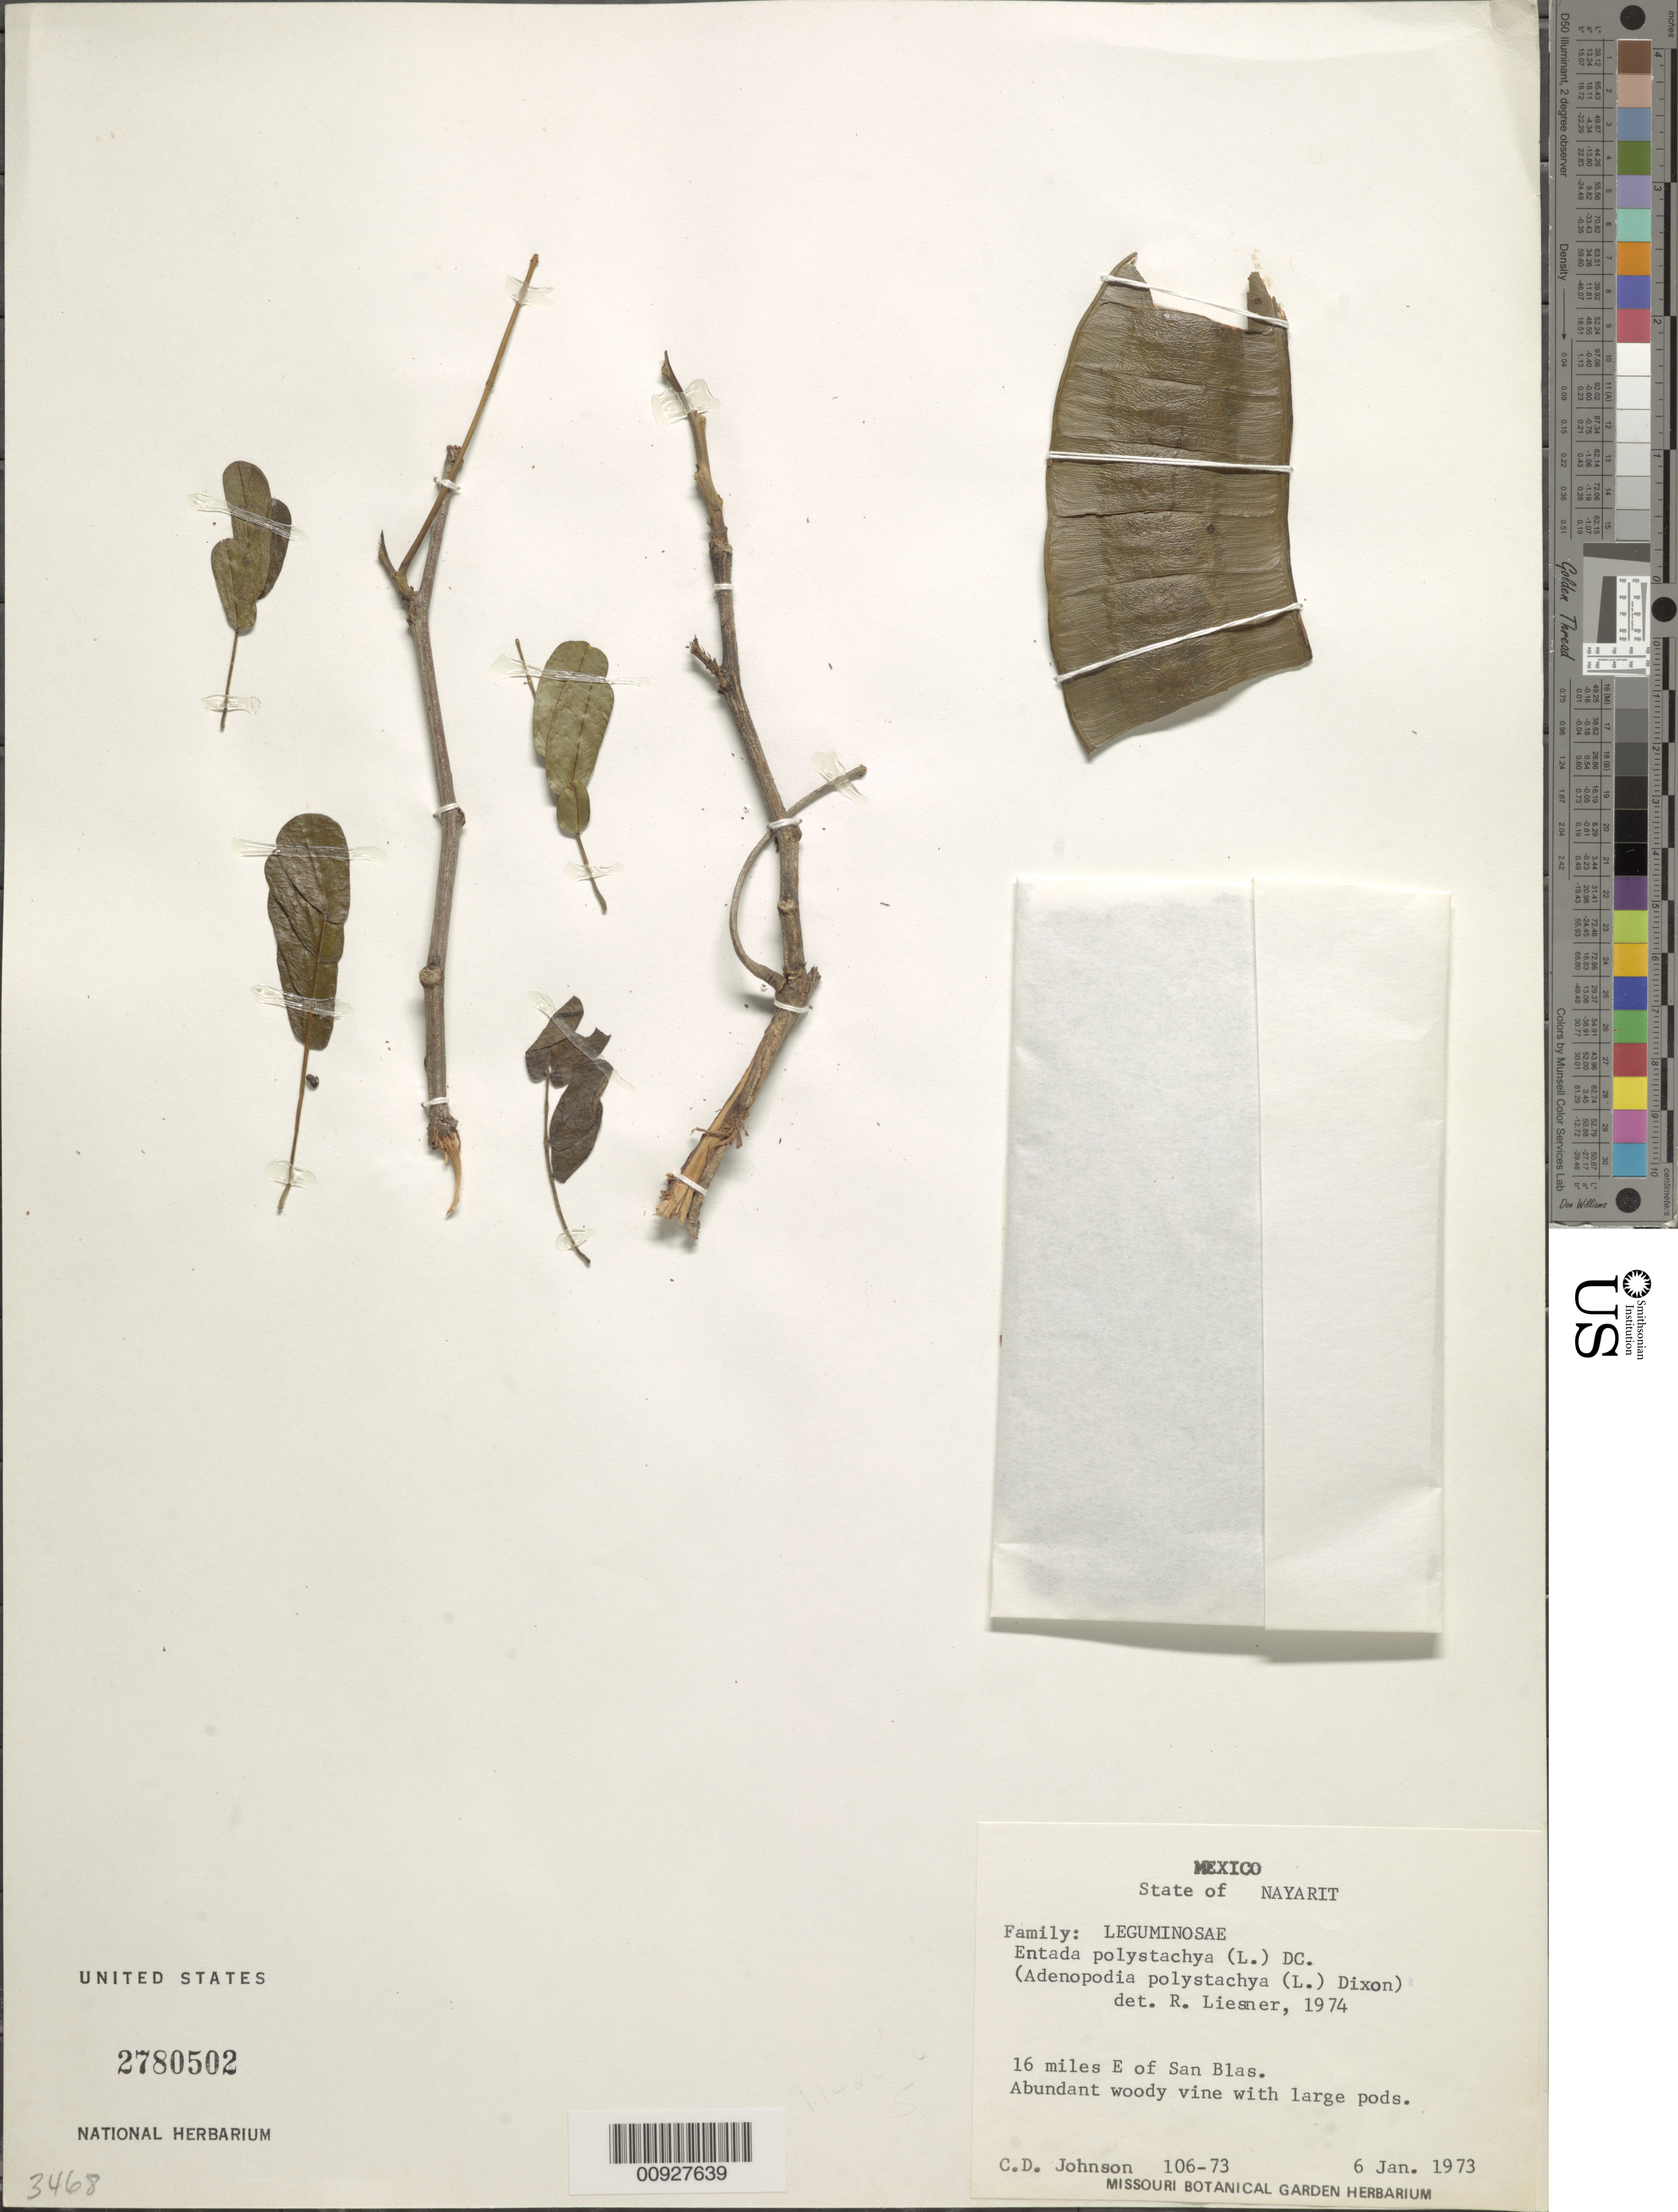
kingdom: Plantae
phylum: Tracheophyta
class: Magnoliopsida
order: Fabales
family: Fabaceae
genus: Entada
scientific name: Entada polystachya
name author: (L.) DC.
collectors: C. D. Johnson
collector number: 106-73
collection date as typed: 06 Jan 1973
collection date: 1973-01-06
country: Mexico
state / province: Nayarit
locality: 16 miles E of San Blas, State of Nayarit.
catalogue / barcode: US 2780502